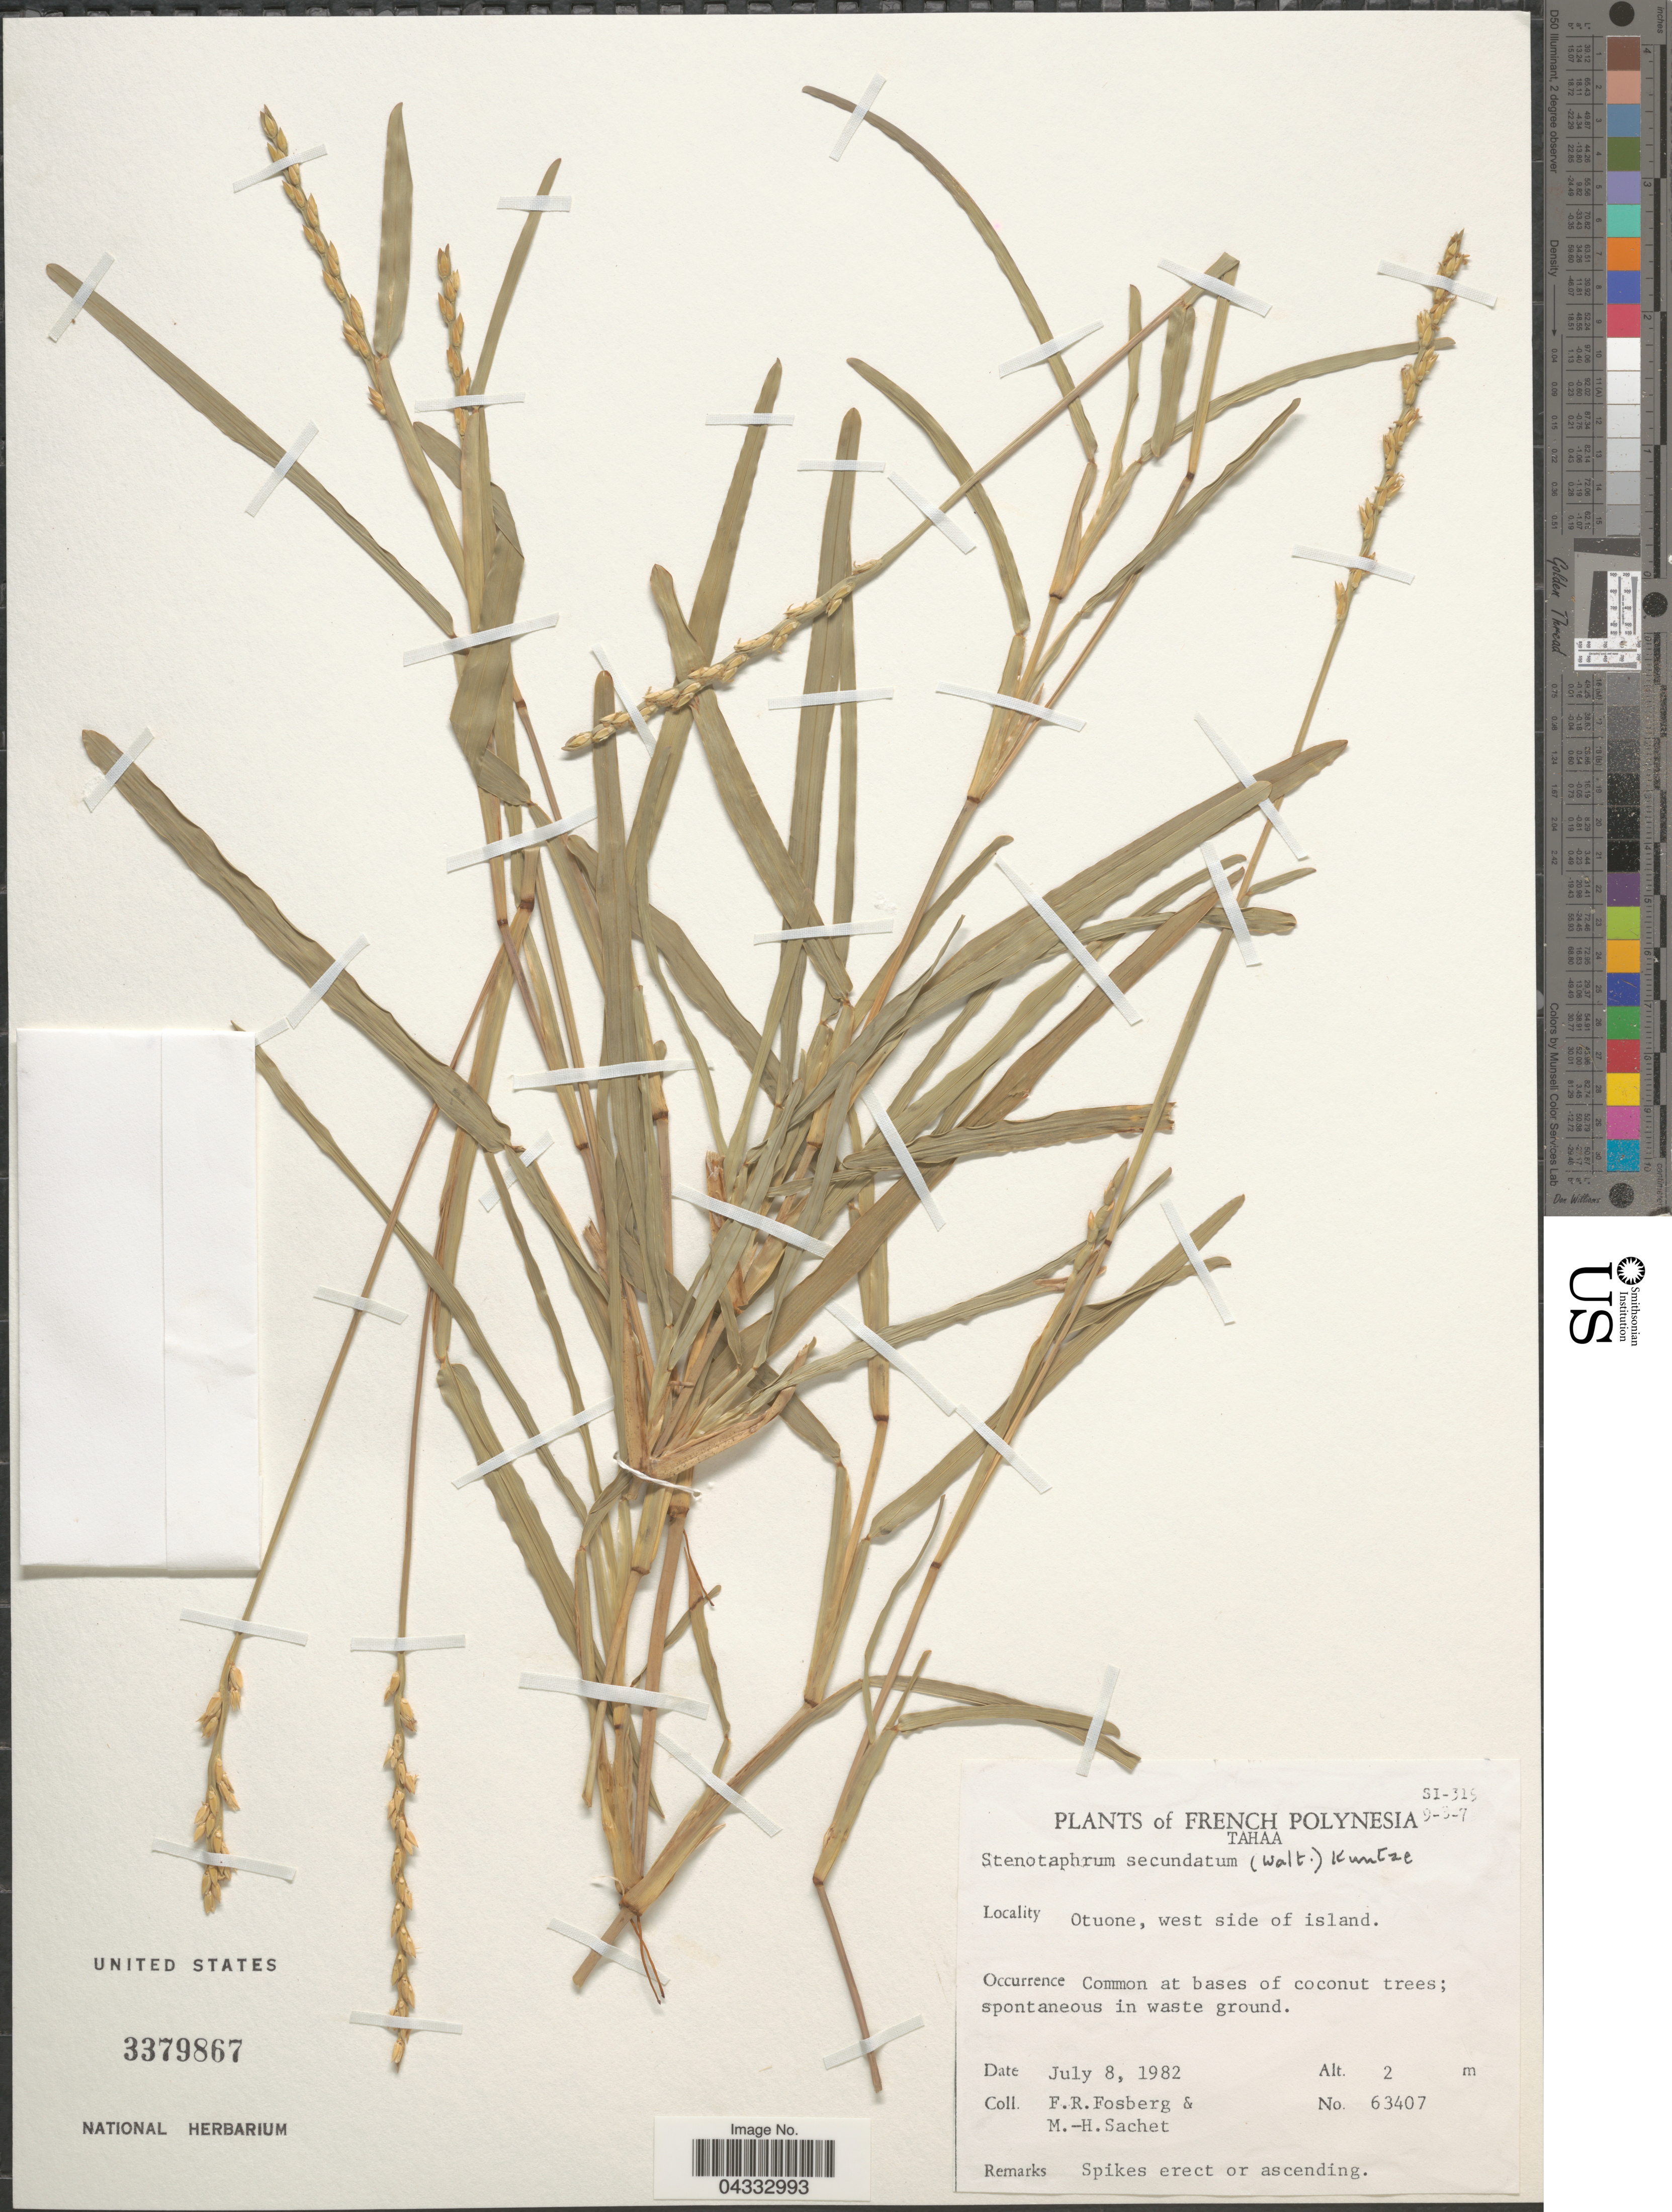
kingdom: Plantae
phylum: Tracheophyta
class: Liliopsida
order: Poales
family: Poaceae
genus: Stenotaphrum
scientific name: Stenotaphrum secundatum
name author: (Walter) Kuntze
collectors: F. R. Fosberg & M.-H. Sachet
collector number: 63407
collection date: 1982-07-08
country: French Polynesia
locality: Tahaa. Otuone, west side of island.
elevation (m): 2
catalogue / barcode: US 3379867